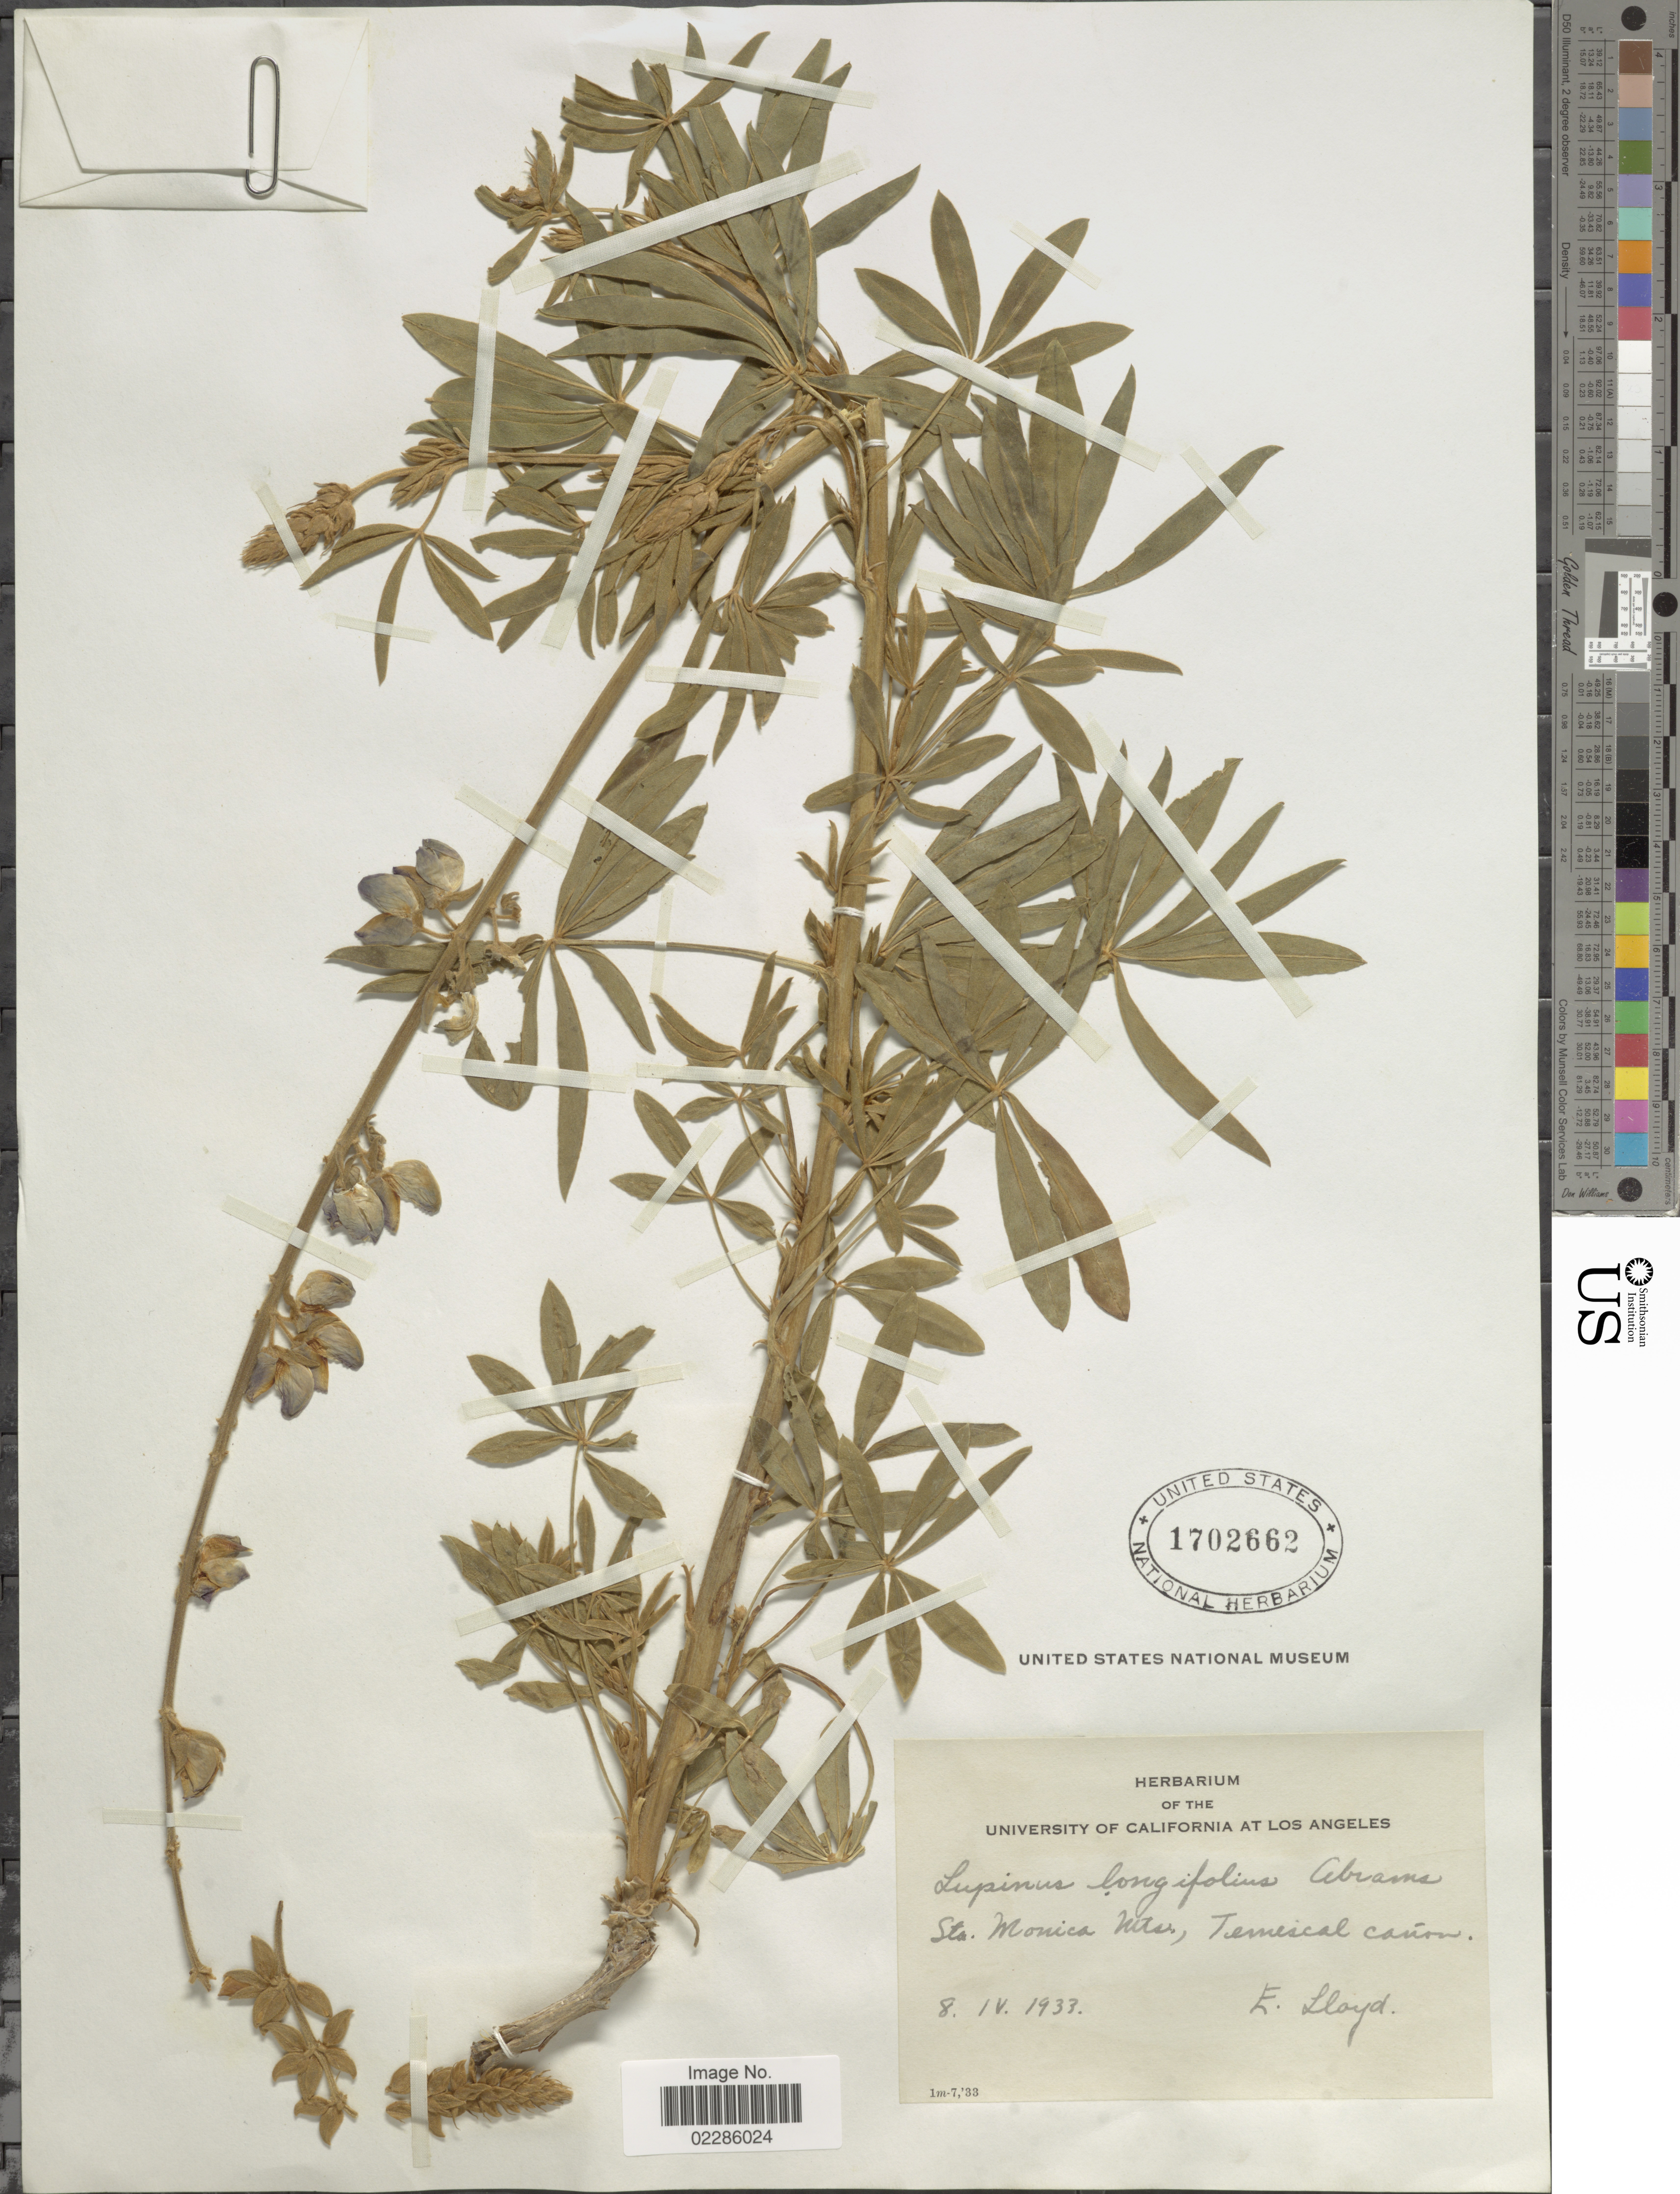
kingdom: Plantae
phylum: Tracheophyta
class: Magnoliopsida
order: Fabales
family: Fabaceae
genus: Lupinus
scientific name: Lupinus longifolius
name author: (S. Watson) Abrams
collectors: E. Lloyd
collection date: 1933-04-08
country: United States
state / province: California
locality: Sta. Monica Mts, Temescal cañon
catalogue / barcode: US 1702662